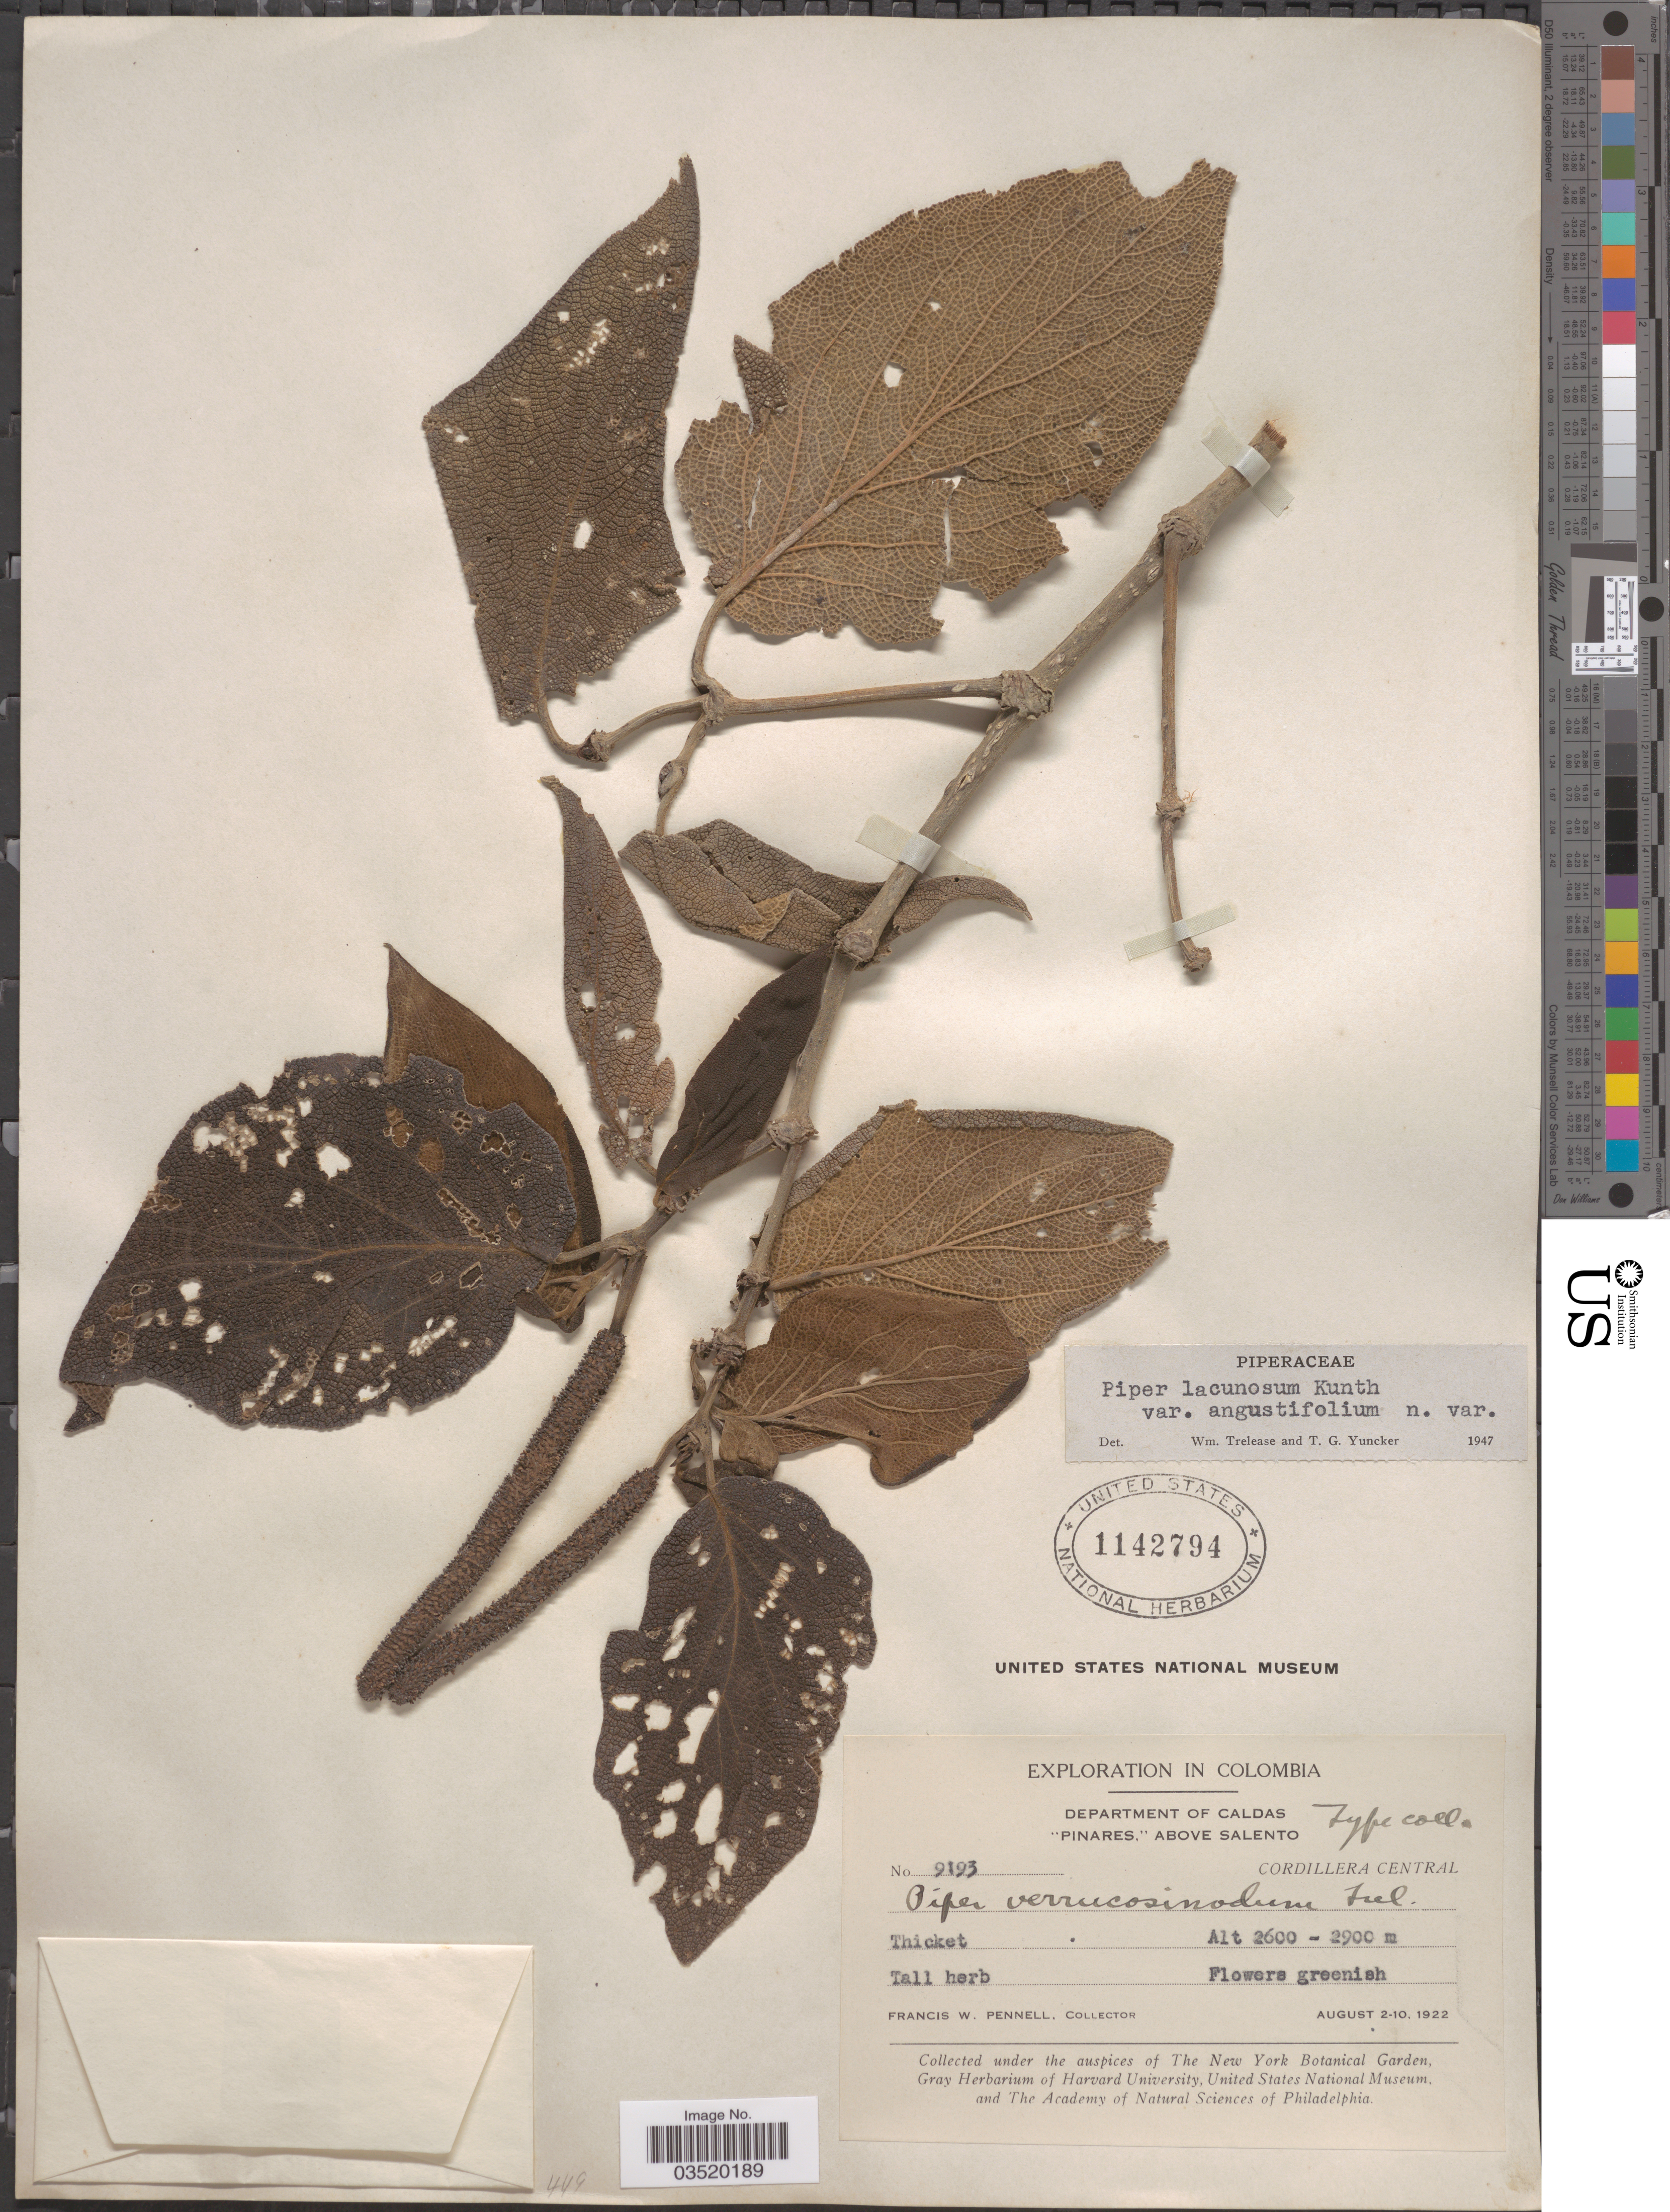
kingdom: Plantae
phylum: Tracheophyta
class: Magnoliopsida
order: Piperales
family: Piperaceae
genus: Piper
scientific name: Piper lanceifolium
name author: Kunth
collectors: F. W. Pennell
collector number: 9193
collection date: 1922-08-02/1922-08-10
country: Colombia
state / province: Caldas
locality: Department of Caldas. "Pinares," above Salento. Cordillera Central.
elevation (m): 2600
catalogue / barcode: US 1142794